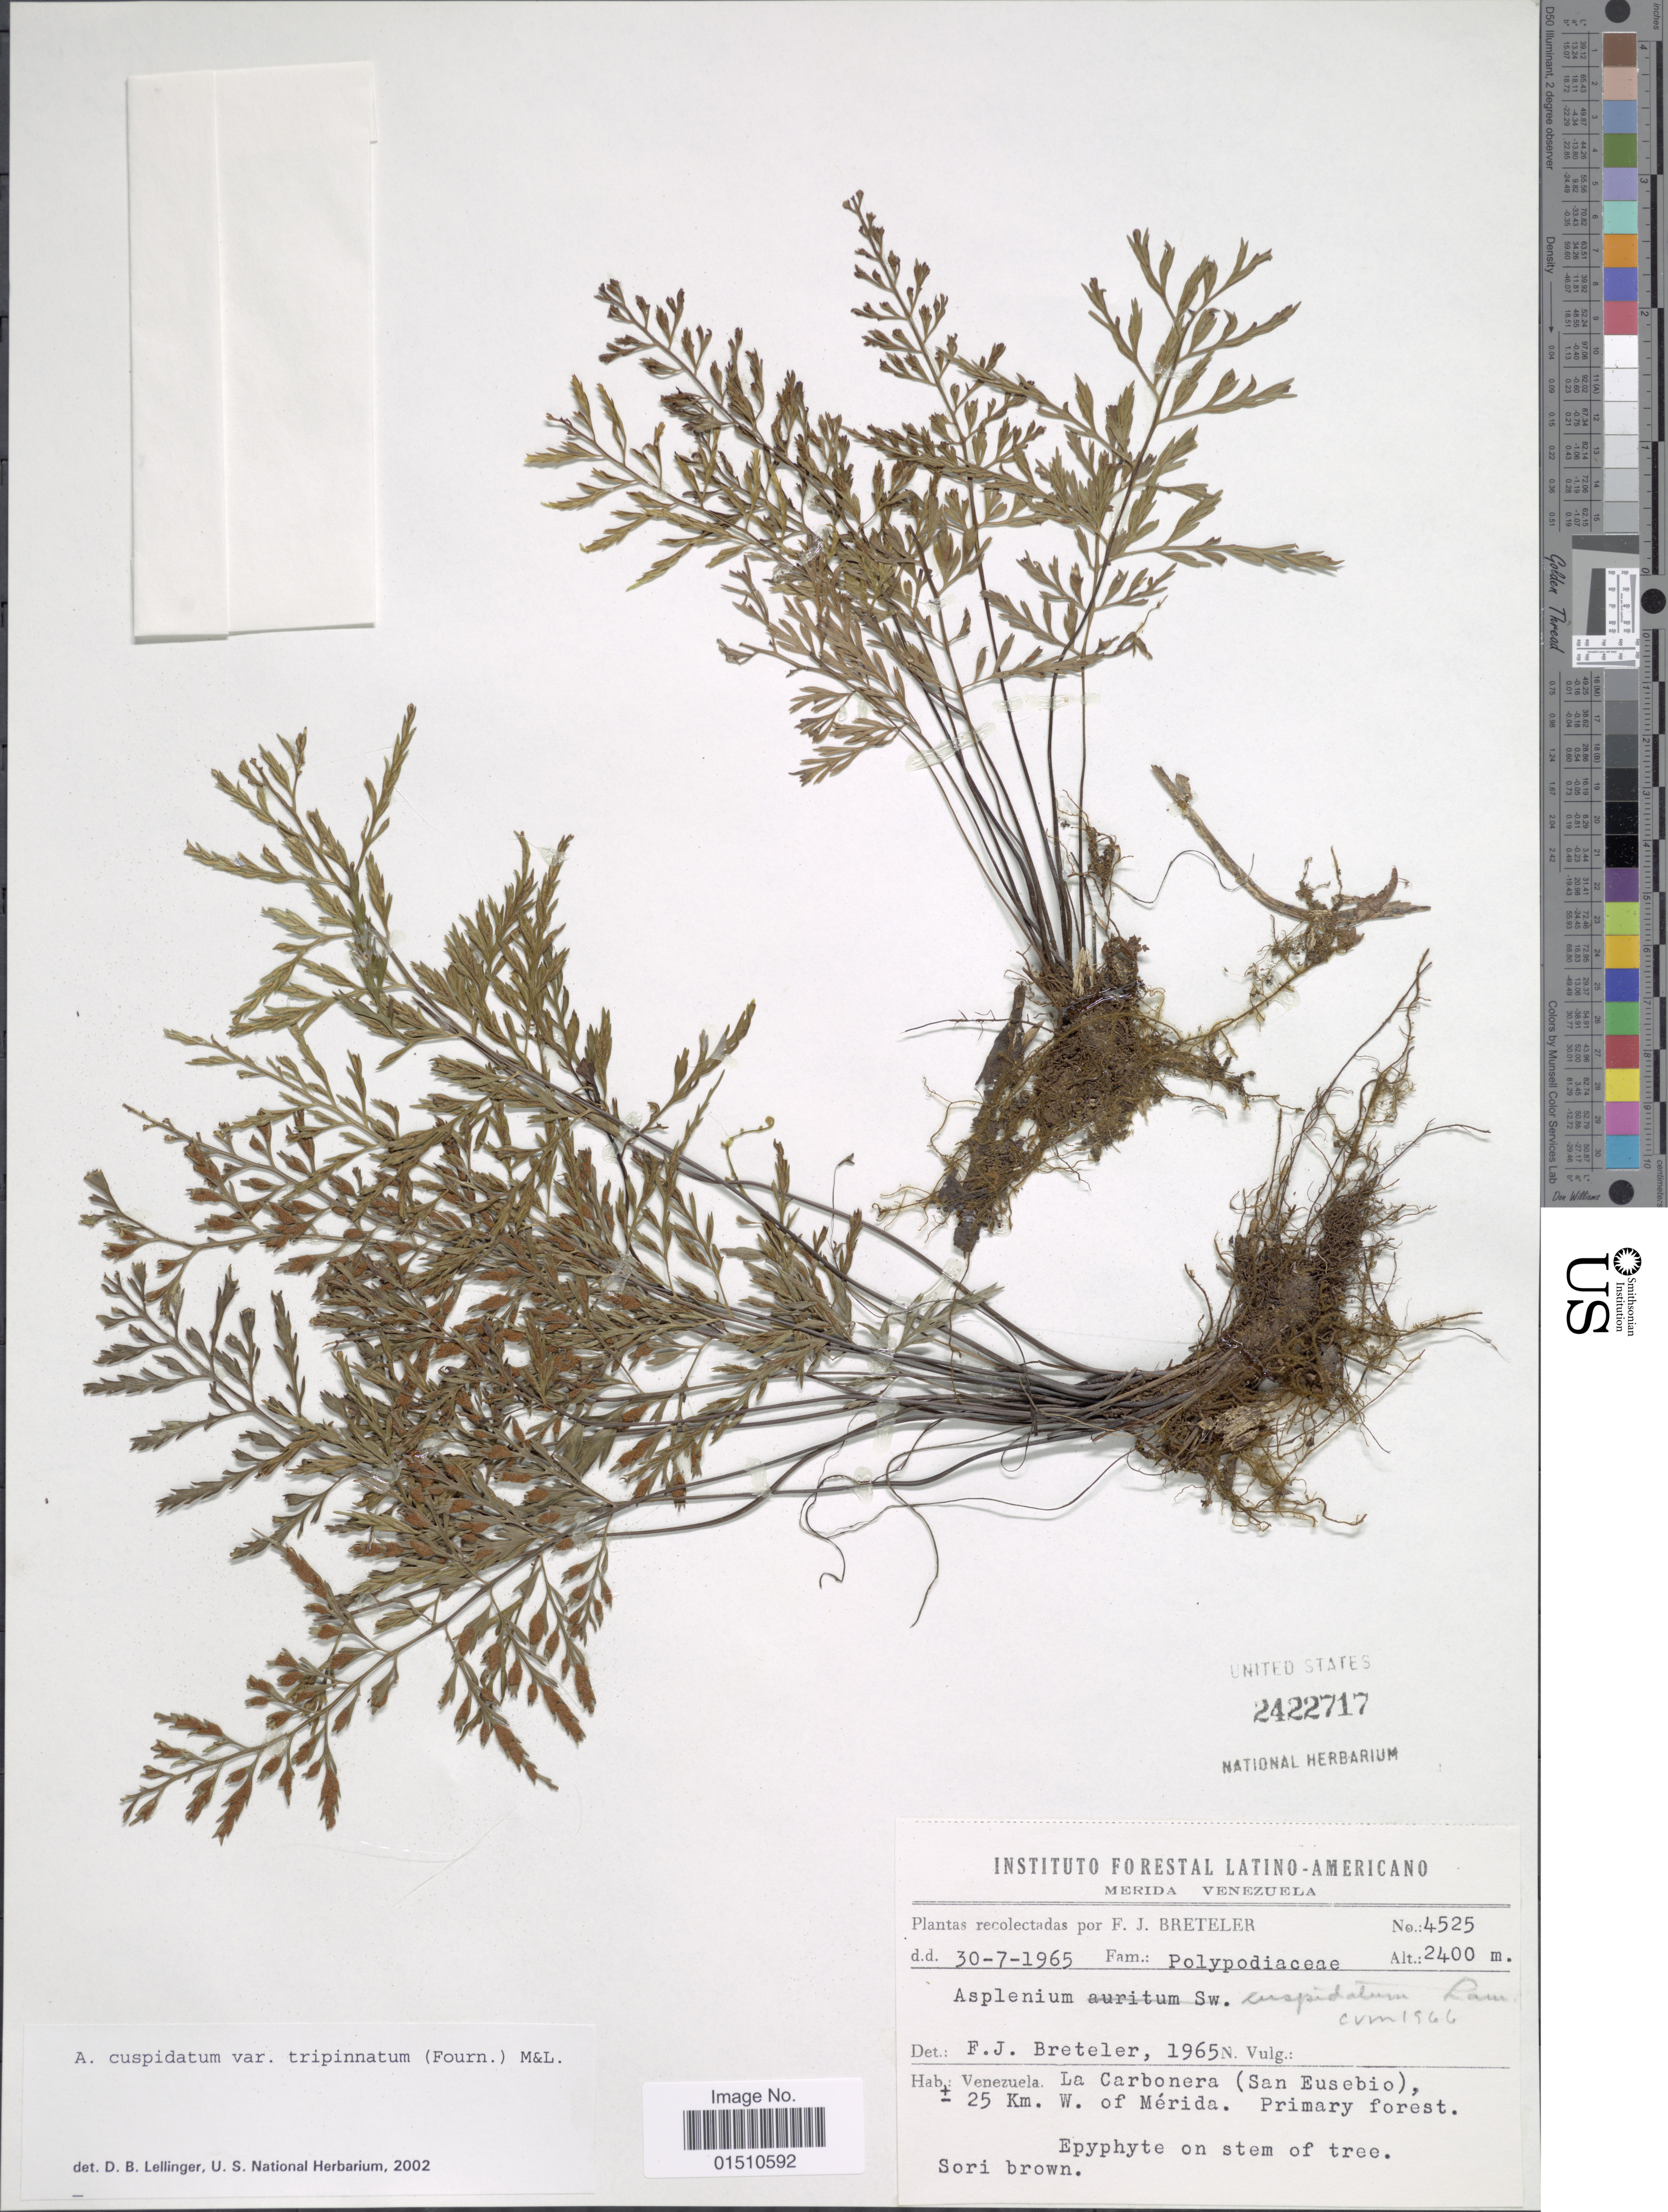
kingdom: Plantae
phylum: Tracheophyta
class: Polypodiopsida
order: Polypodiales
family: Aspleniaceae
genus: Asplenium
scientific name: Asplenium cuspidatum var. tripinnatum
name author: (E. Fourn.) C.V. Morton & Lellinger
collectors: F. J. Breteler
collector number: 4525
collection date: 1965-07-30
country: Venezuela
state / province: Mérida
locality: Venezuela, Merida, La Carbonera (San Eusibio), ± 25 Km. W. of Merida.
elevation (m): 2400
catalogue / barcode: US 2422717